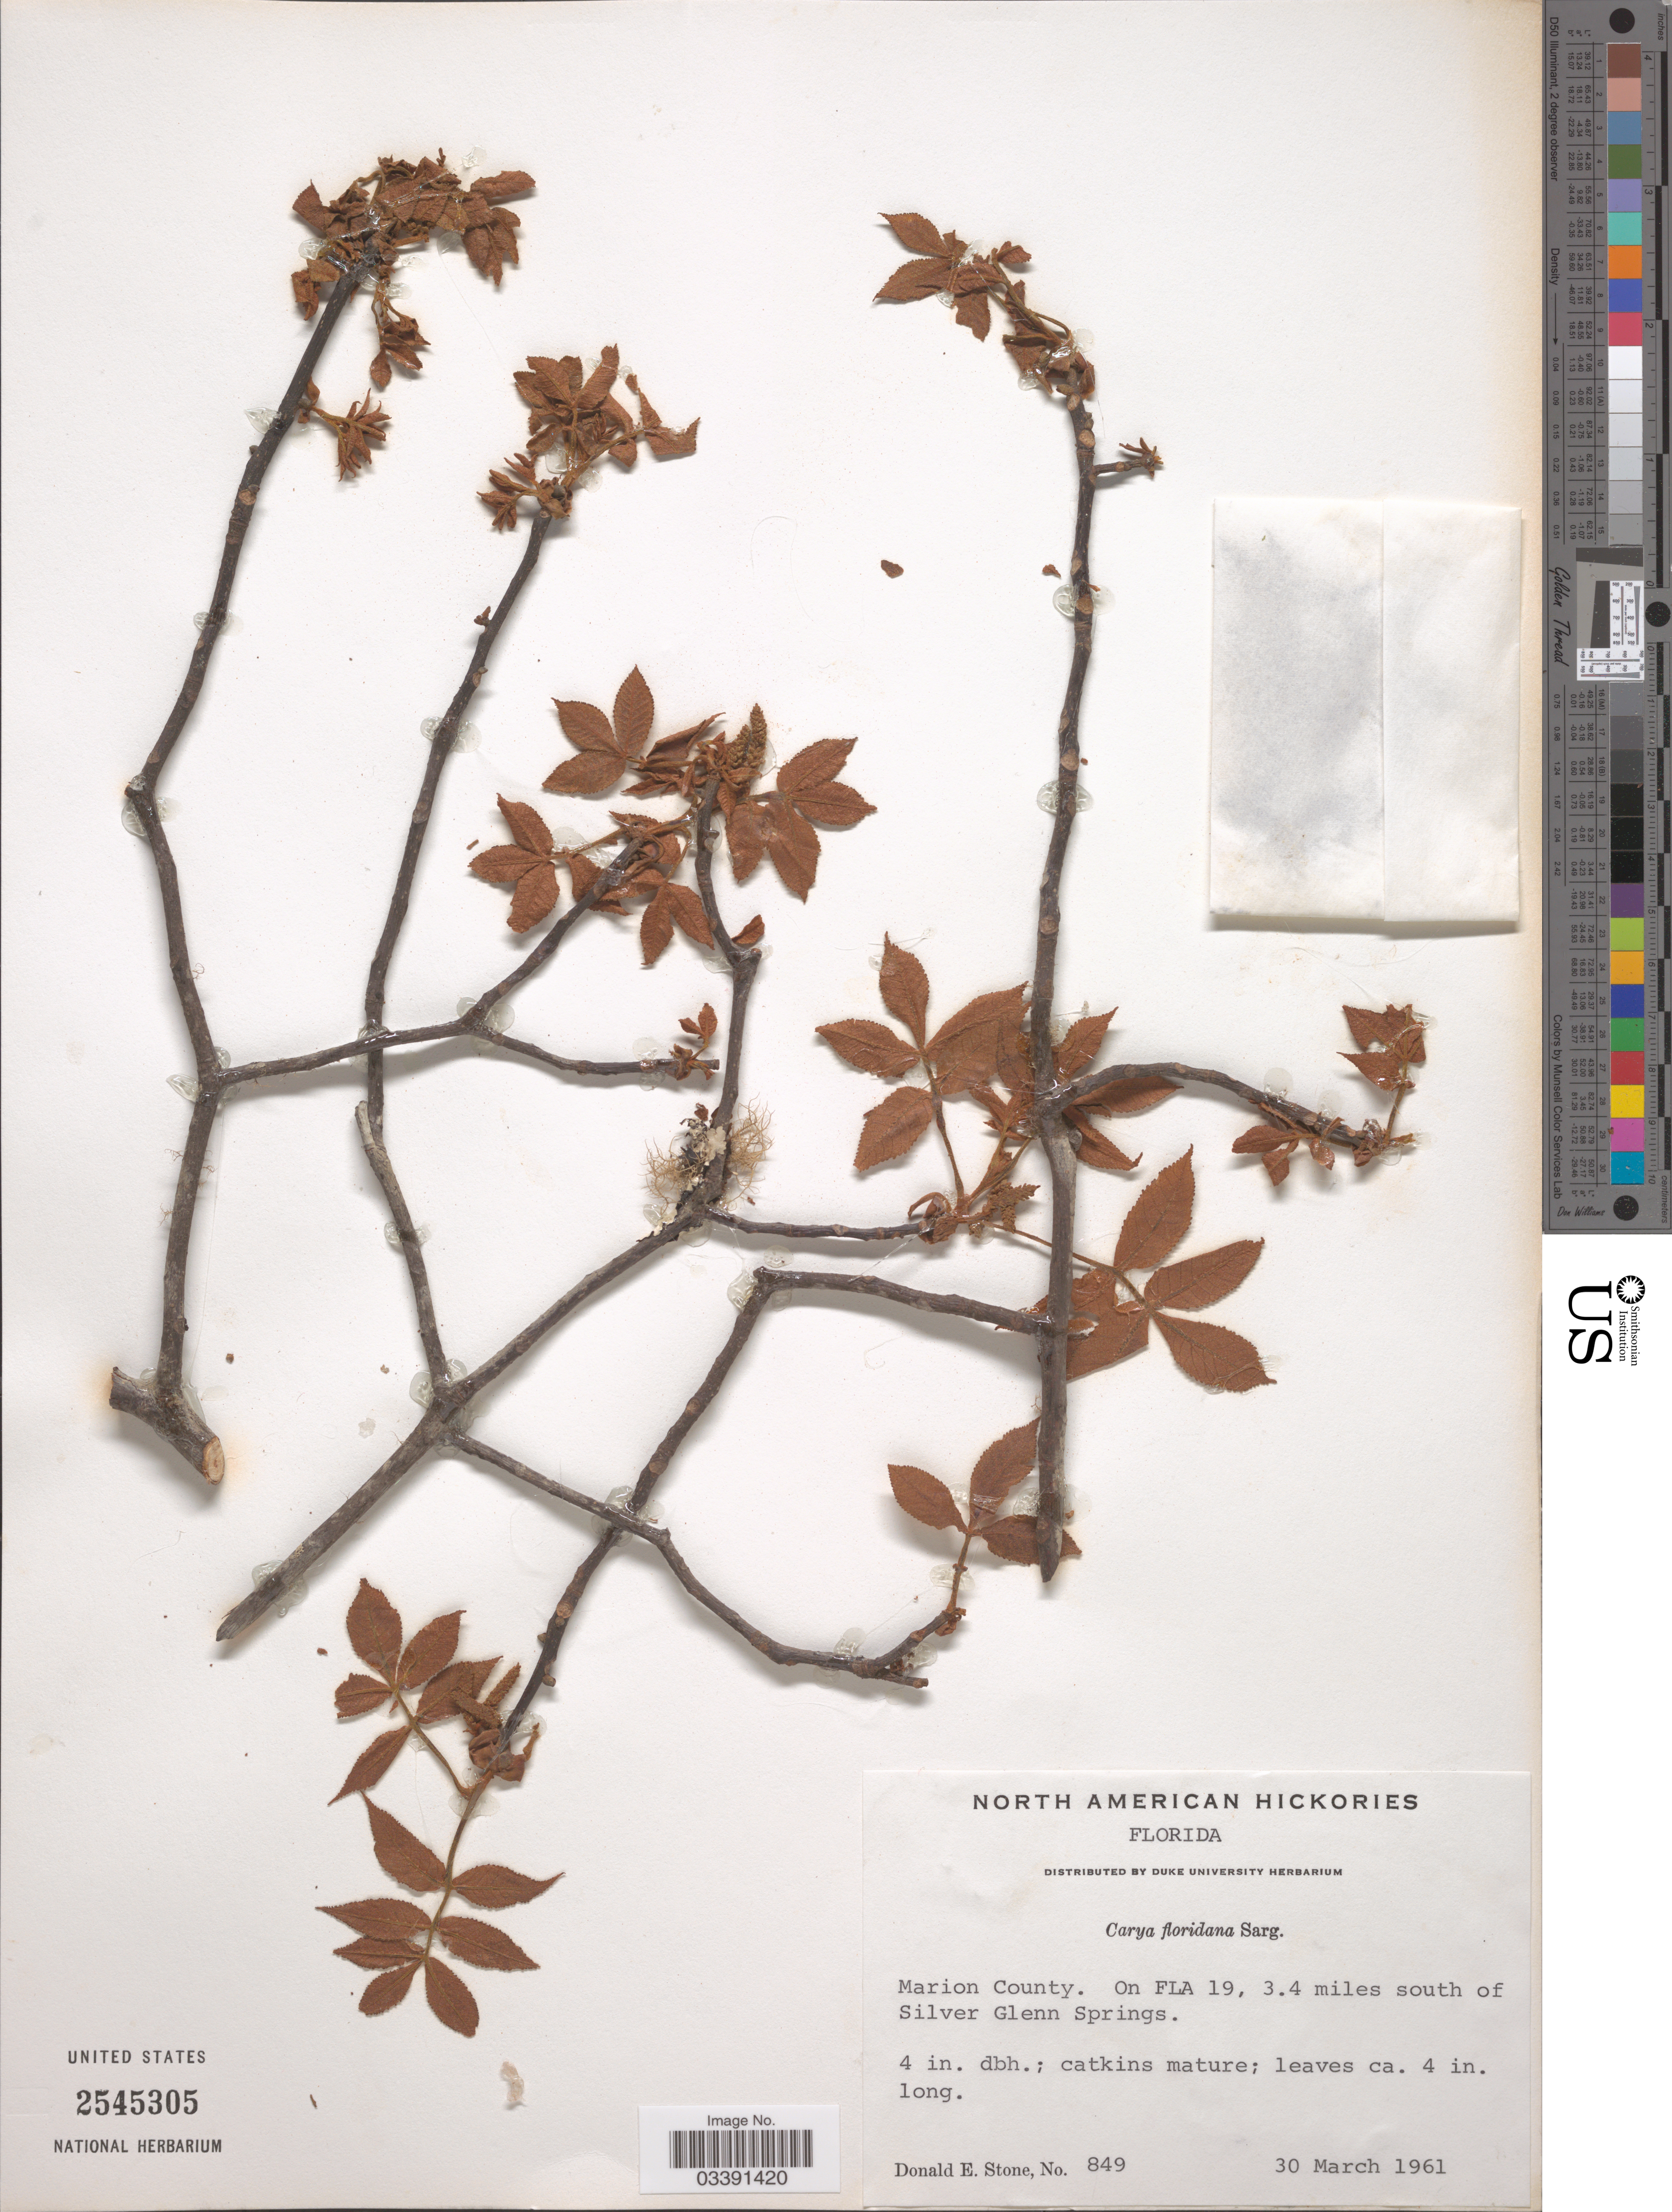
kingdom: Plantae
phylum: Tracheophyta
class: Magnoliopsida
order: Fagales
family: Juglandaceae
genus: Carya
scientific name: Carya floridana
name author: Sarg.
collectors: D. Stone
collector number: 849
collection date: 1961-03-30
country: United States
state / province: Florida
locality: Marion County. On FLA 19, 3.4 miles south of Silver Glenn Springs.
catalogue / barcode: US 2545305